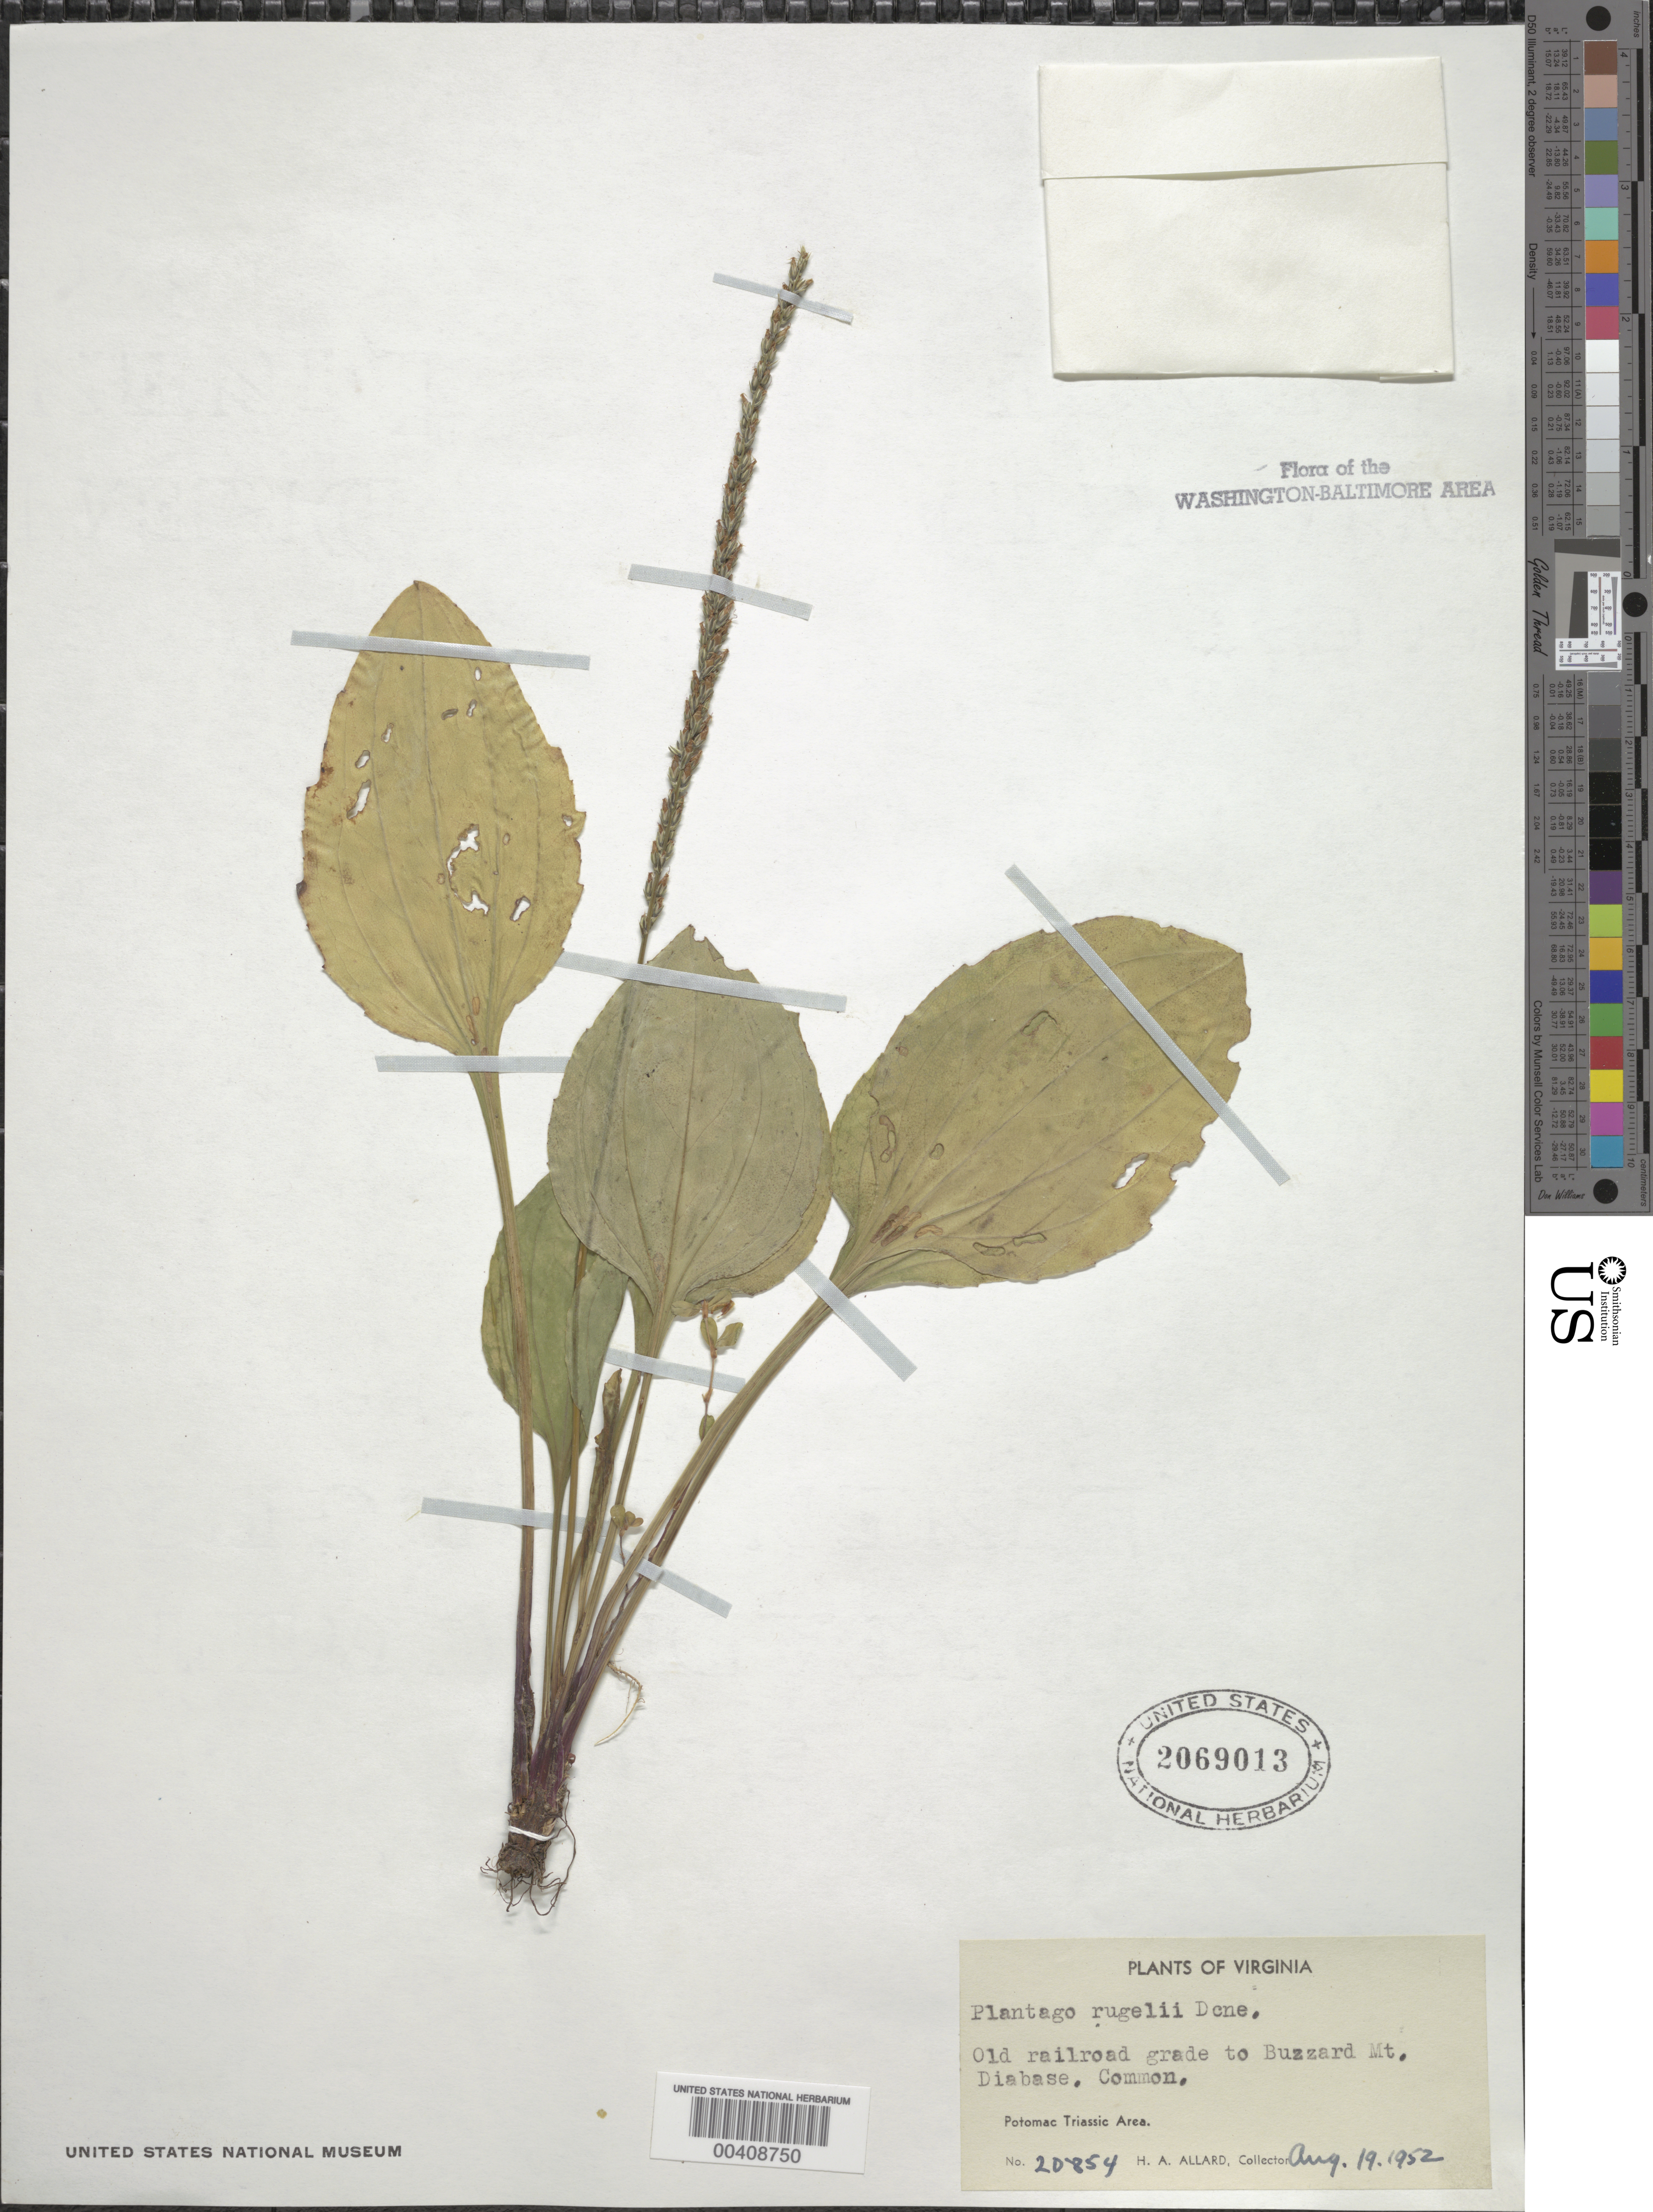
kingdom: Plantae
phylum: Tracheophyta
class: Magnoliopsida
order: Lamiales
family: Plantaginaceae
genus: Plantago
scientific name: Plantago rugelii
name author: Decne.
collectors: H. A. Allard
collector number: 20854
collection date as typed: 19 Aug 1952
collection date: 1952-08-19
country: United States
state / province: Virginia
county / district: Culpeper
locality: Buzzard Mt., Diabase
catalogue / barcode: US 2069013